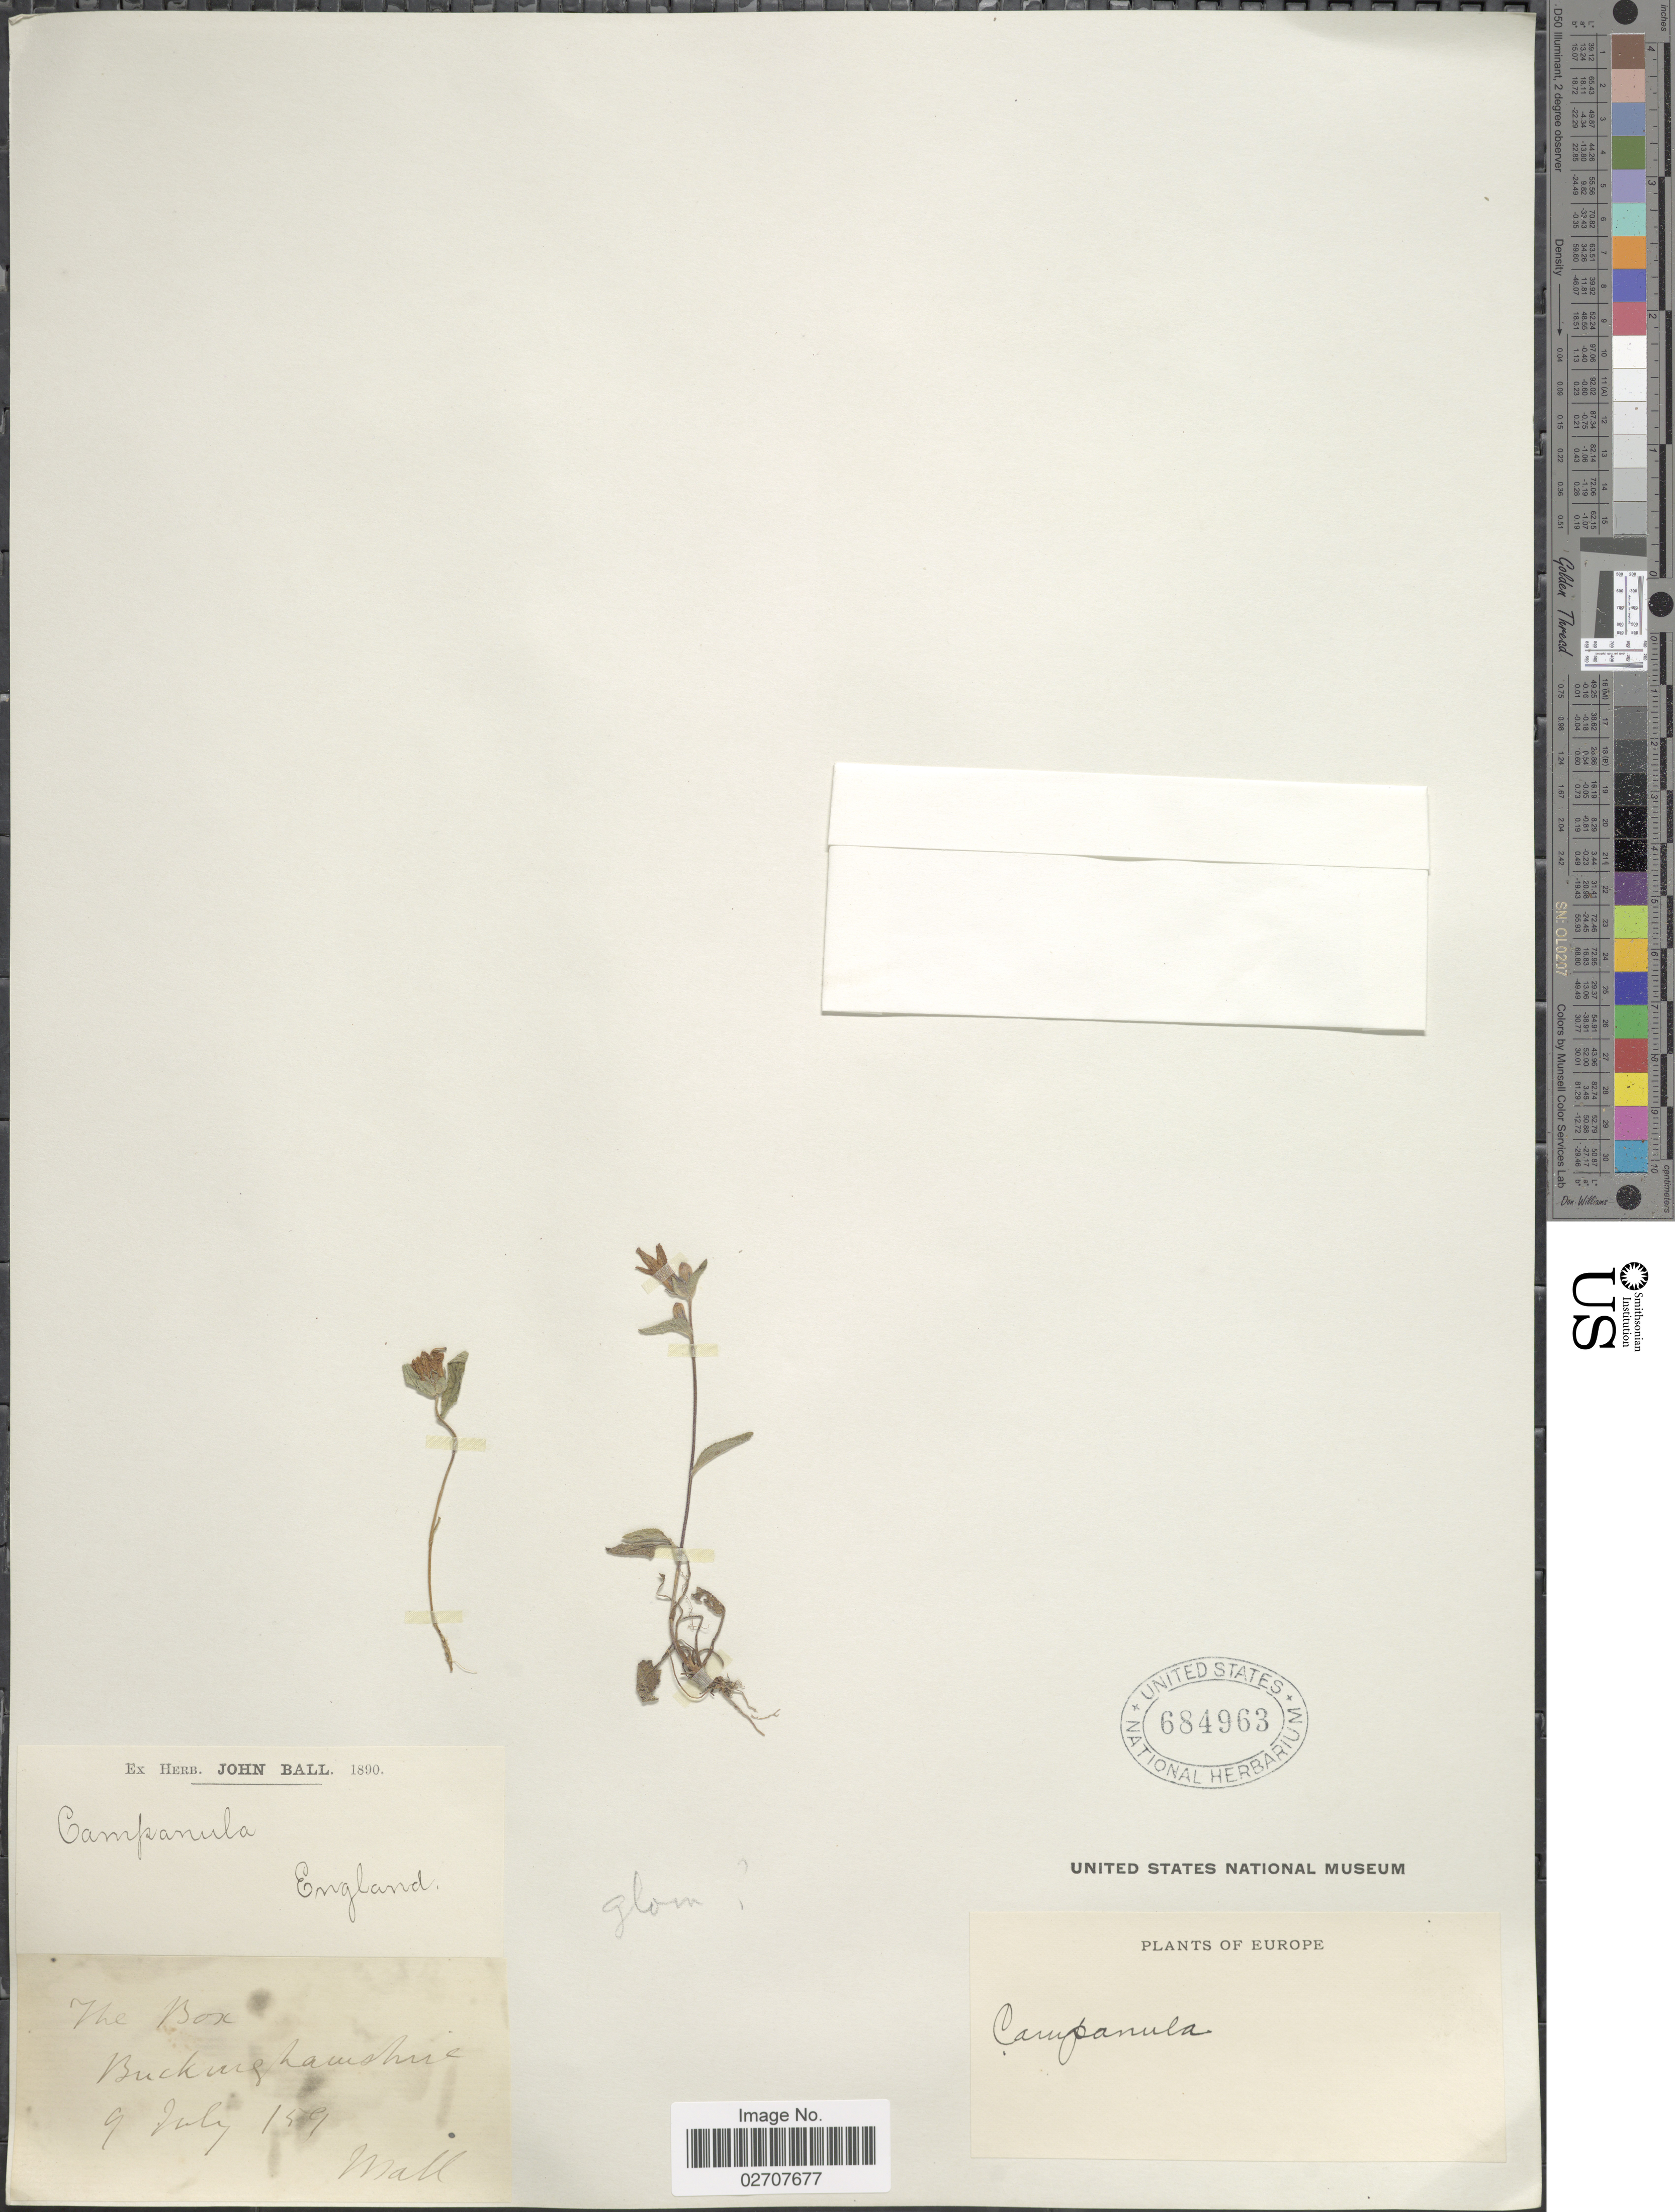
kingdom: Plantae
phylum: Tracheophyta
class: Magnoliopsida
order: Asterales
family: Campanulaceae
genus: Campanula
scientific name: Campanula glomerata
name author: L.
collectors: J. Ball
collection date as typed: Transcribed d/m/y: 9/7/59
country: United Kingdom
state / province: England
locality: The Box. Buckinghamshire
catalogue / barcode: US 684963